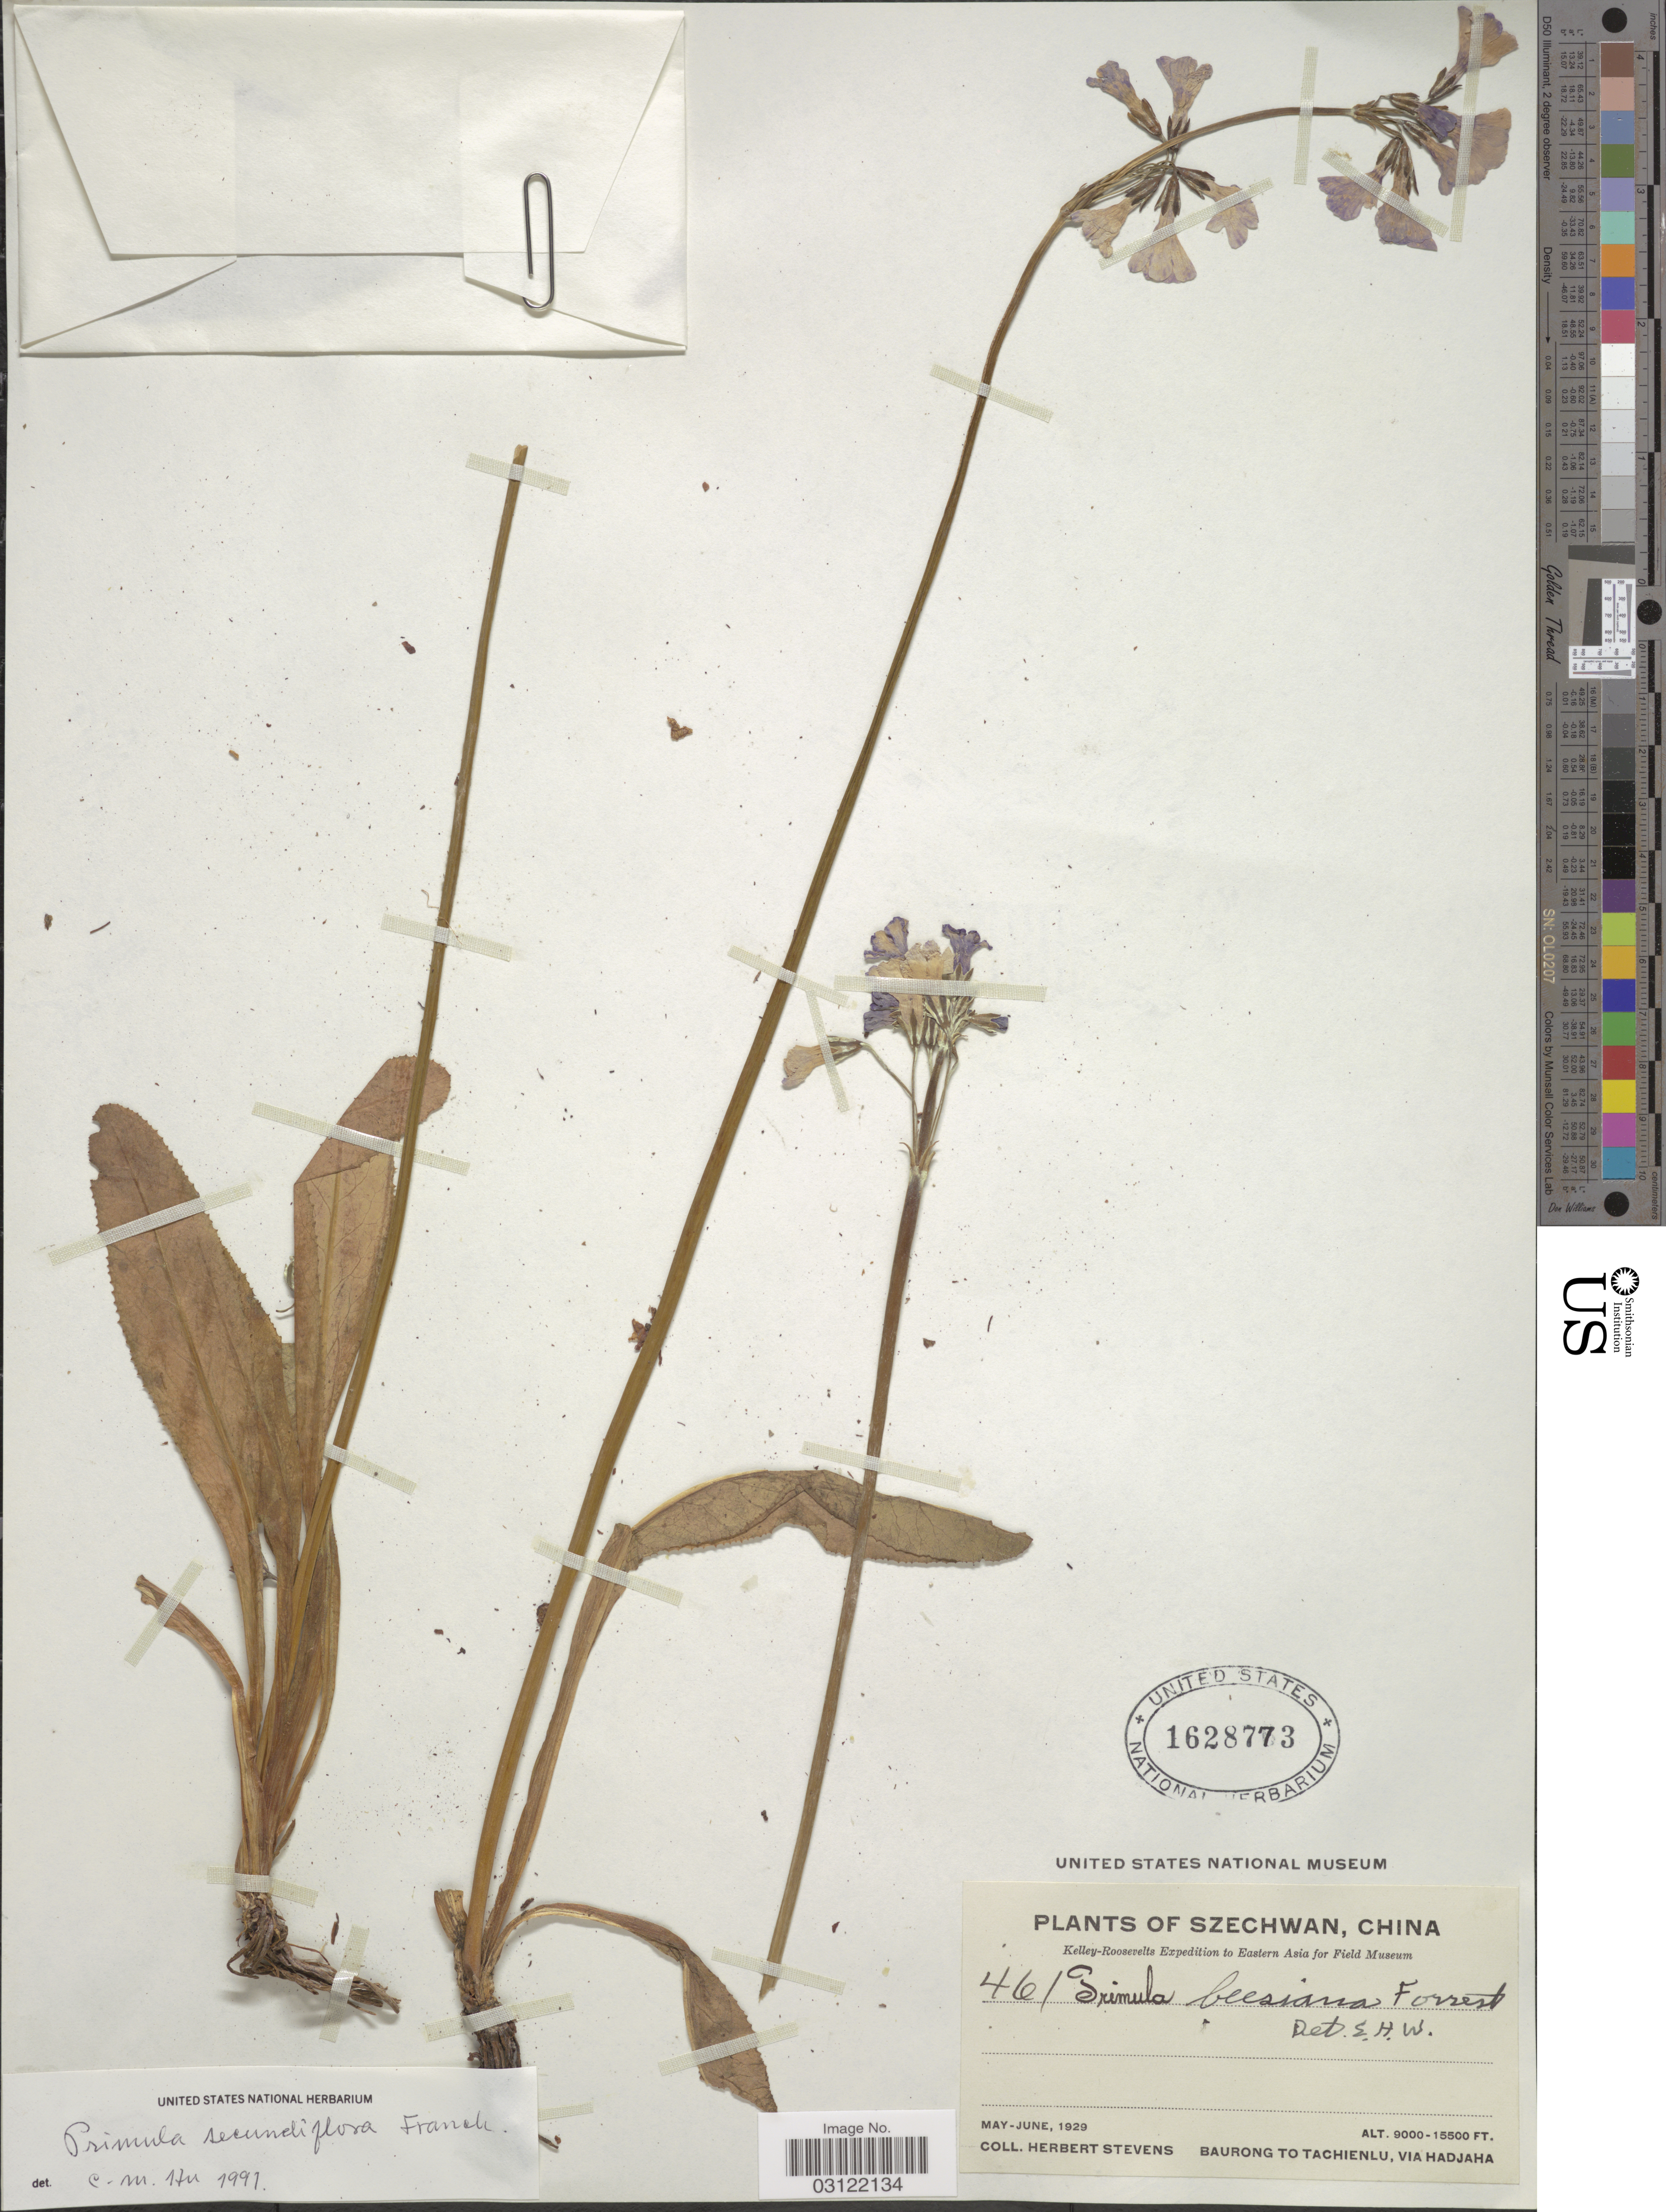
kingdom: Plantae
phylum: Tracheophyta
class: Magnoliopsida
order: Ericales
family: Primulaceae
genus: Primula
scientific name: Primula secundiflora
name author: Franch.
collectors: H. Stevens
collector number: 461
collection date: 1929-05/1929-06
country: China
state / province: Sichuan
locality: Szechwan, Baurong to Tachienlu, via Hadjaha.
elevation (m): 2743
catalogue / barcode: US 1628773